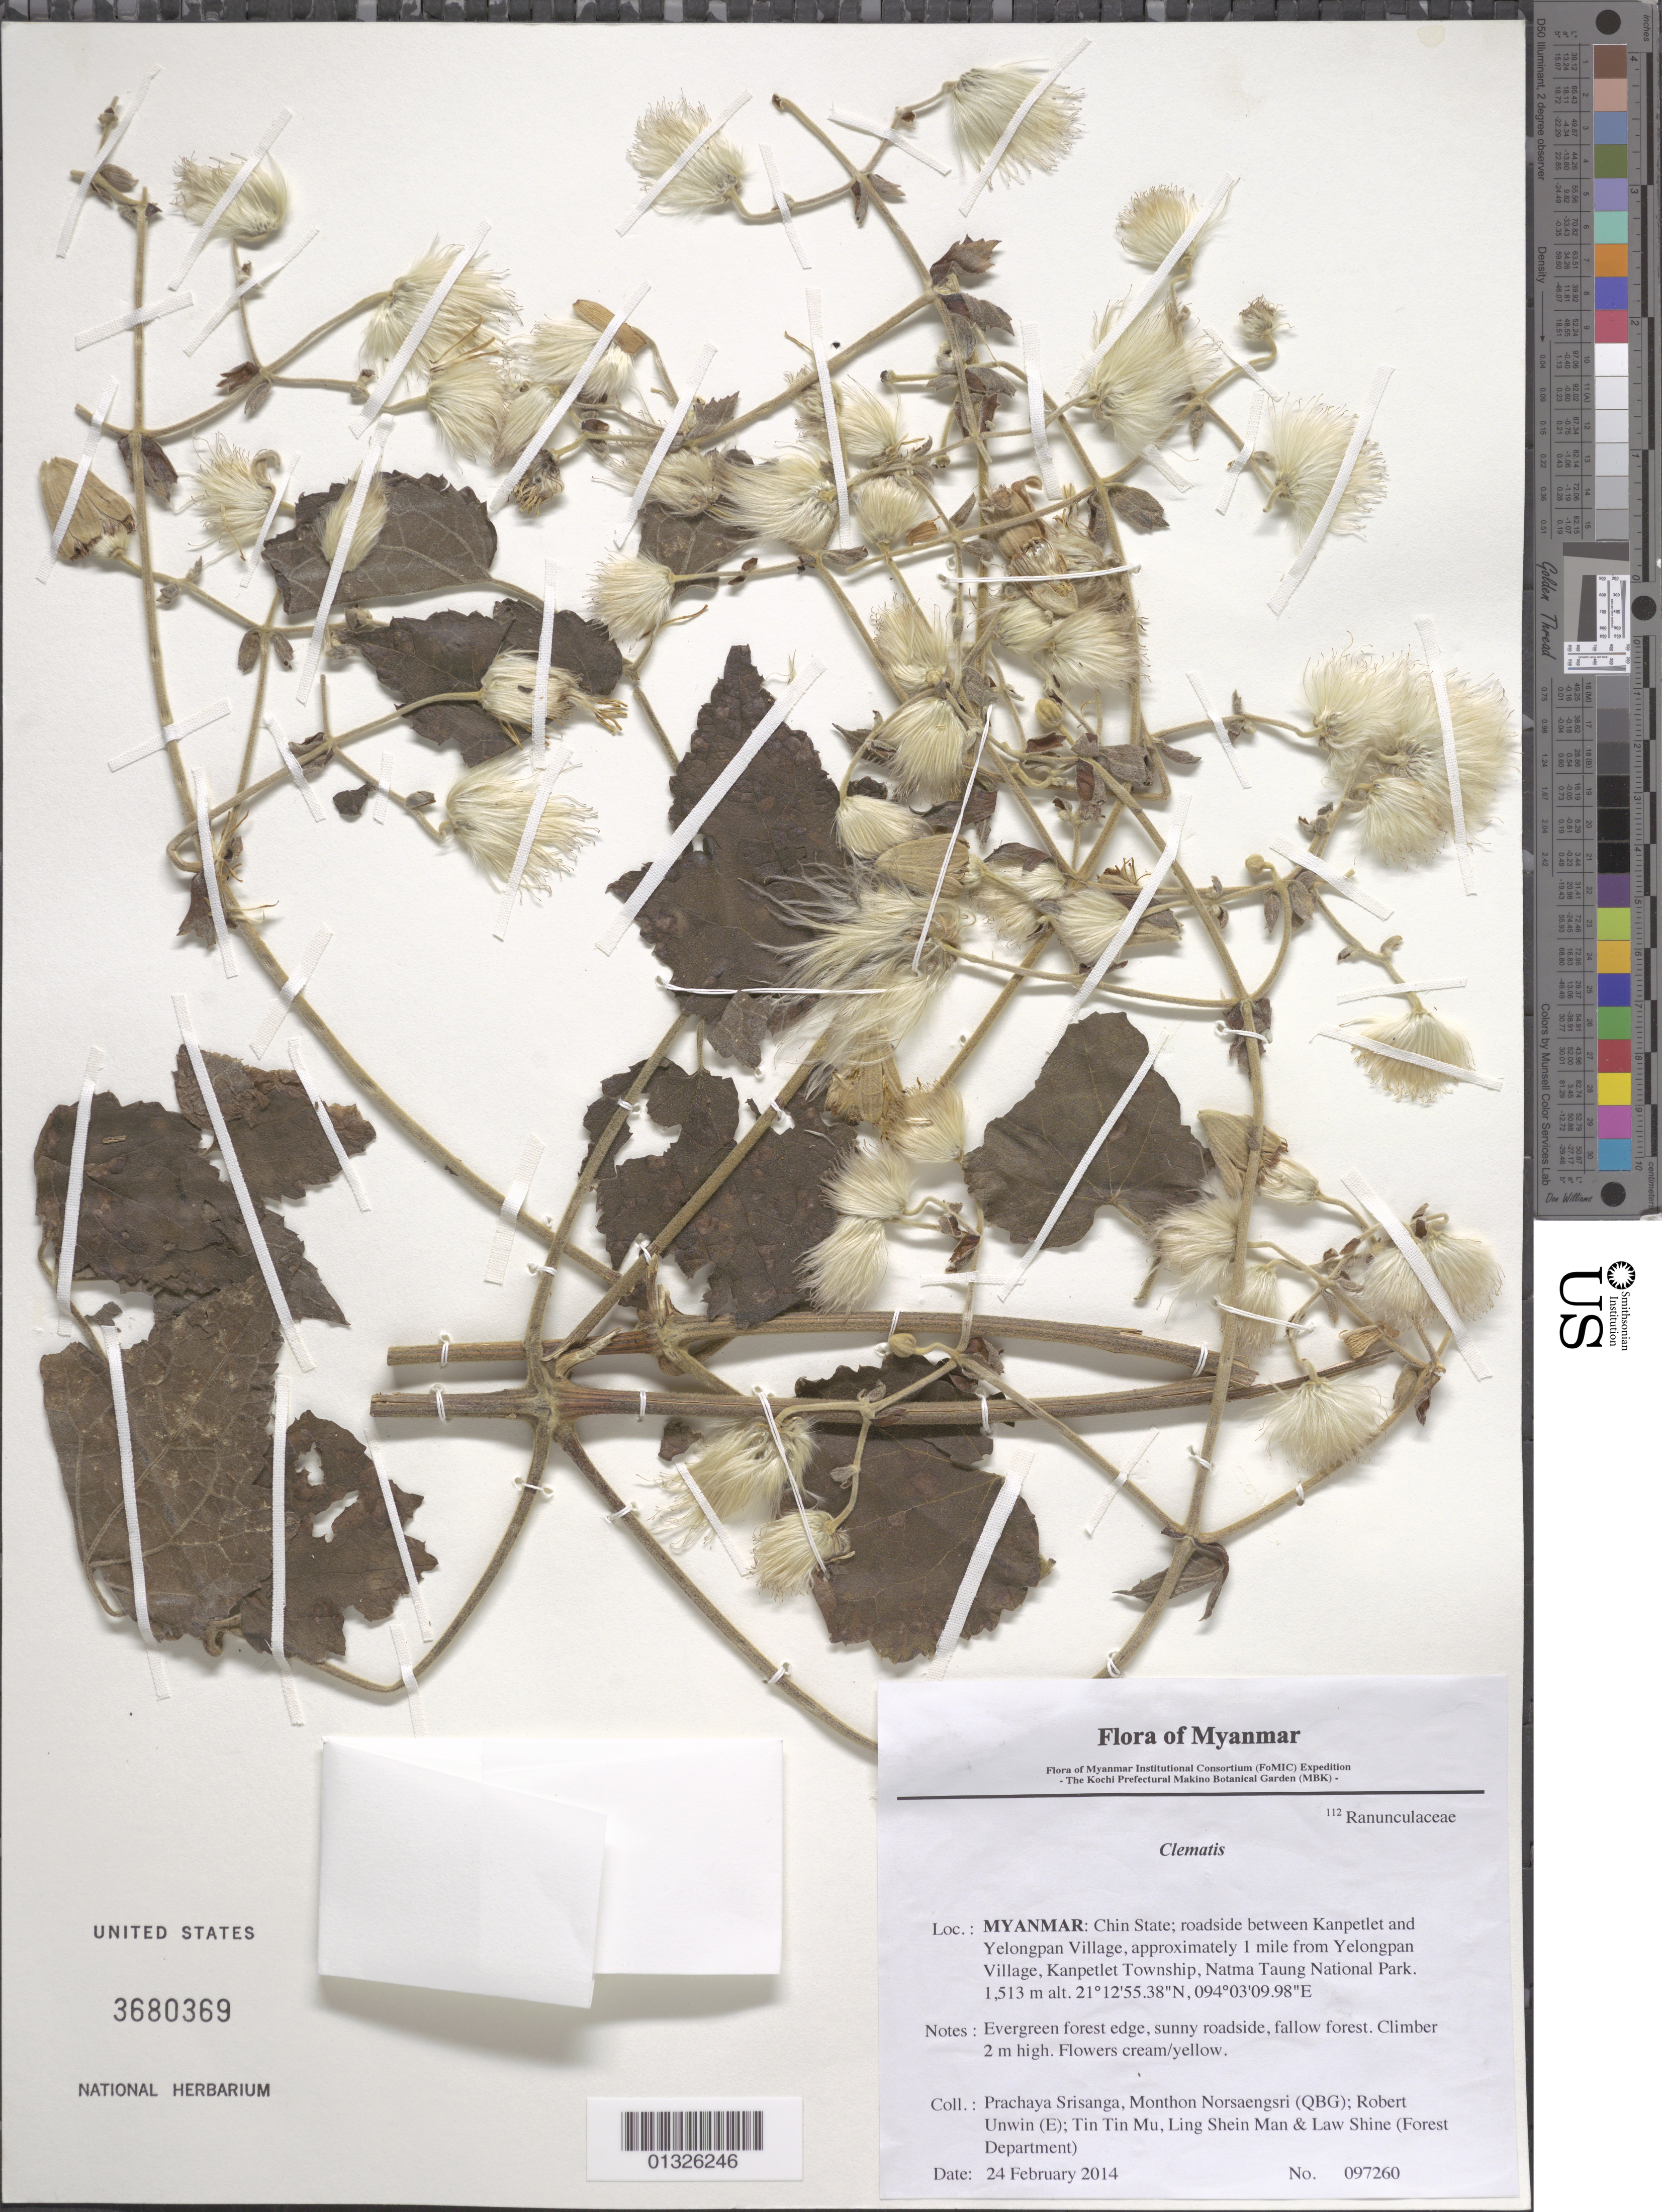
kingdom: Plantae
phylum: Tracheophyta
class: Magnoliopsida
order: Ranunculales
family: Ranunculaceae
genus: Clematis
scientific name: Clematis sp.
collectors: P. Srisanga, M. Norsaengsri, R. Unwin, Tin Tin Mu, Ling Shein Man & L. Shine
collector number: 97260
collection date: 2014-02-24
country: Myanmar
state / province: Chin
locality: Roadside between Kanpetlet and Yelongpan Village, approximately 1 mile from Yelongpan Village, Kanpetlet Township, Natma Taung National Park.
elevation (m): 1513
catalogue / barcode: US 3680369